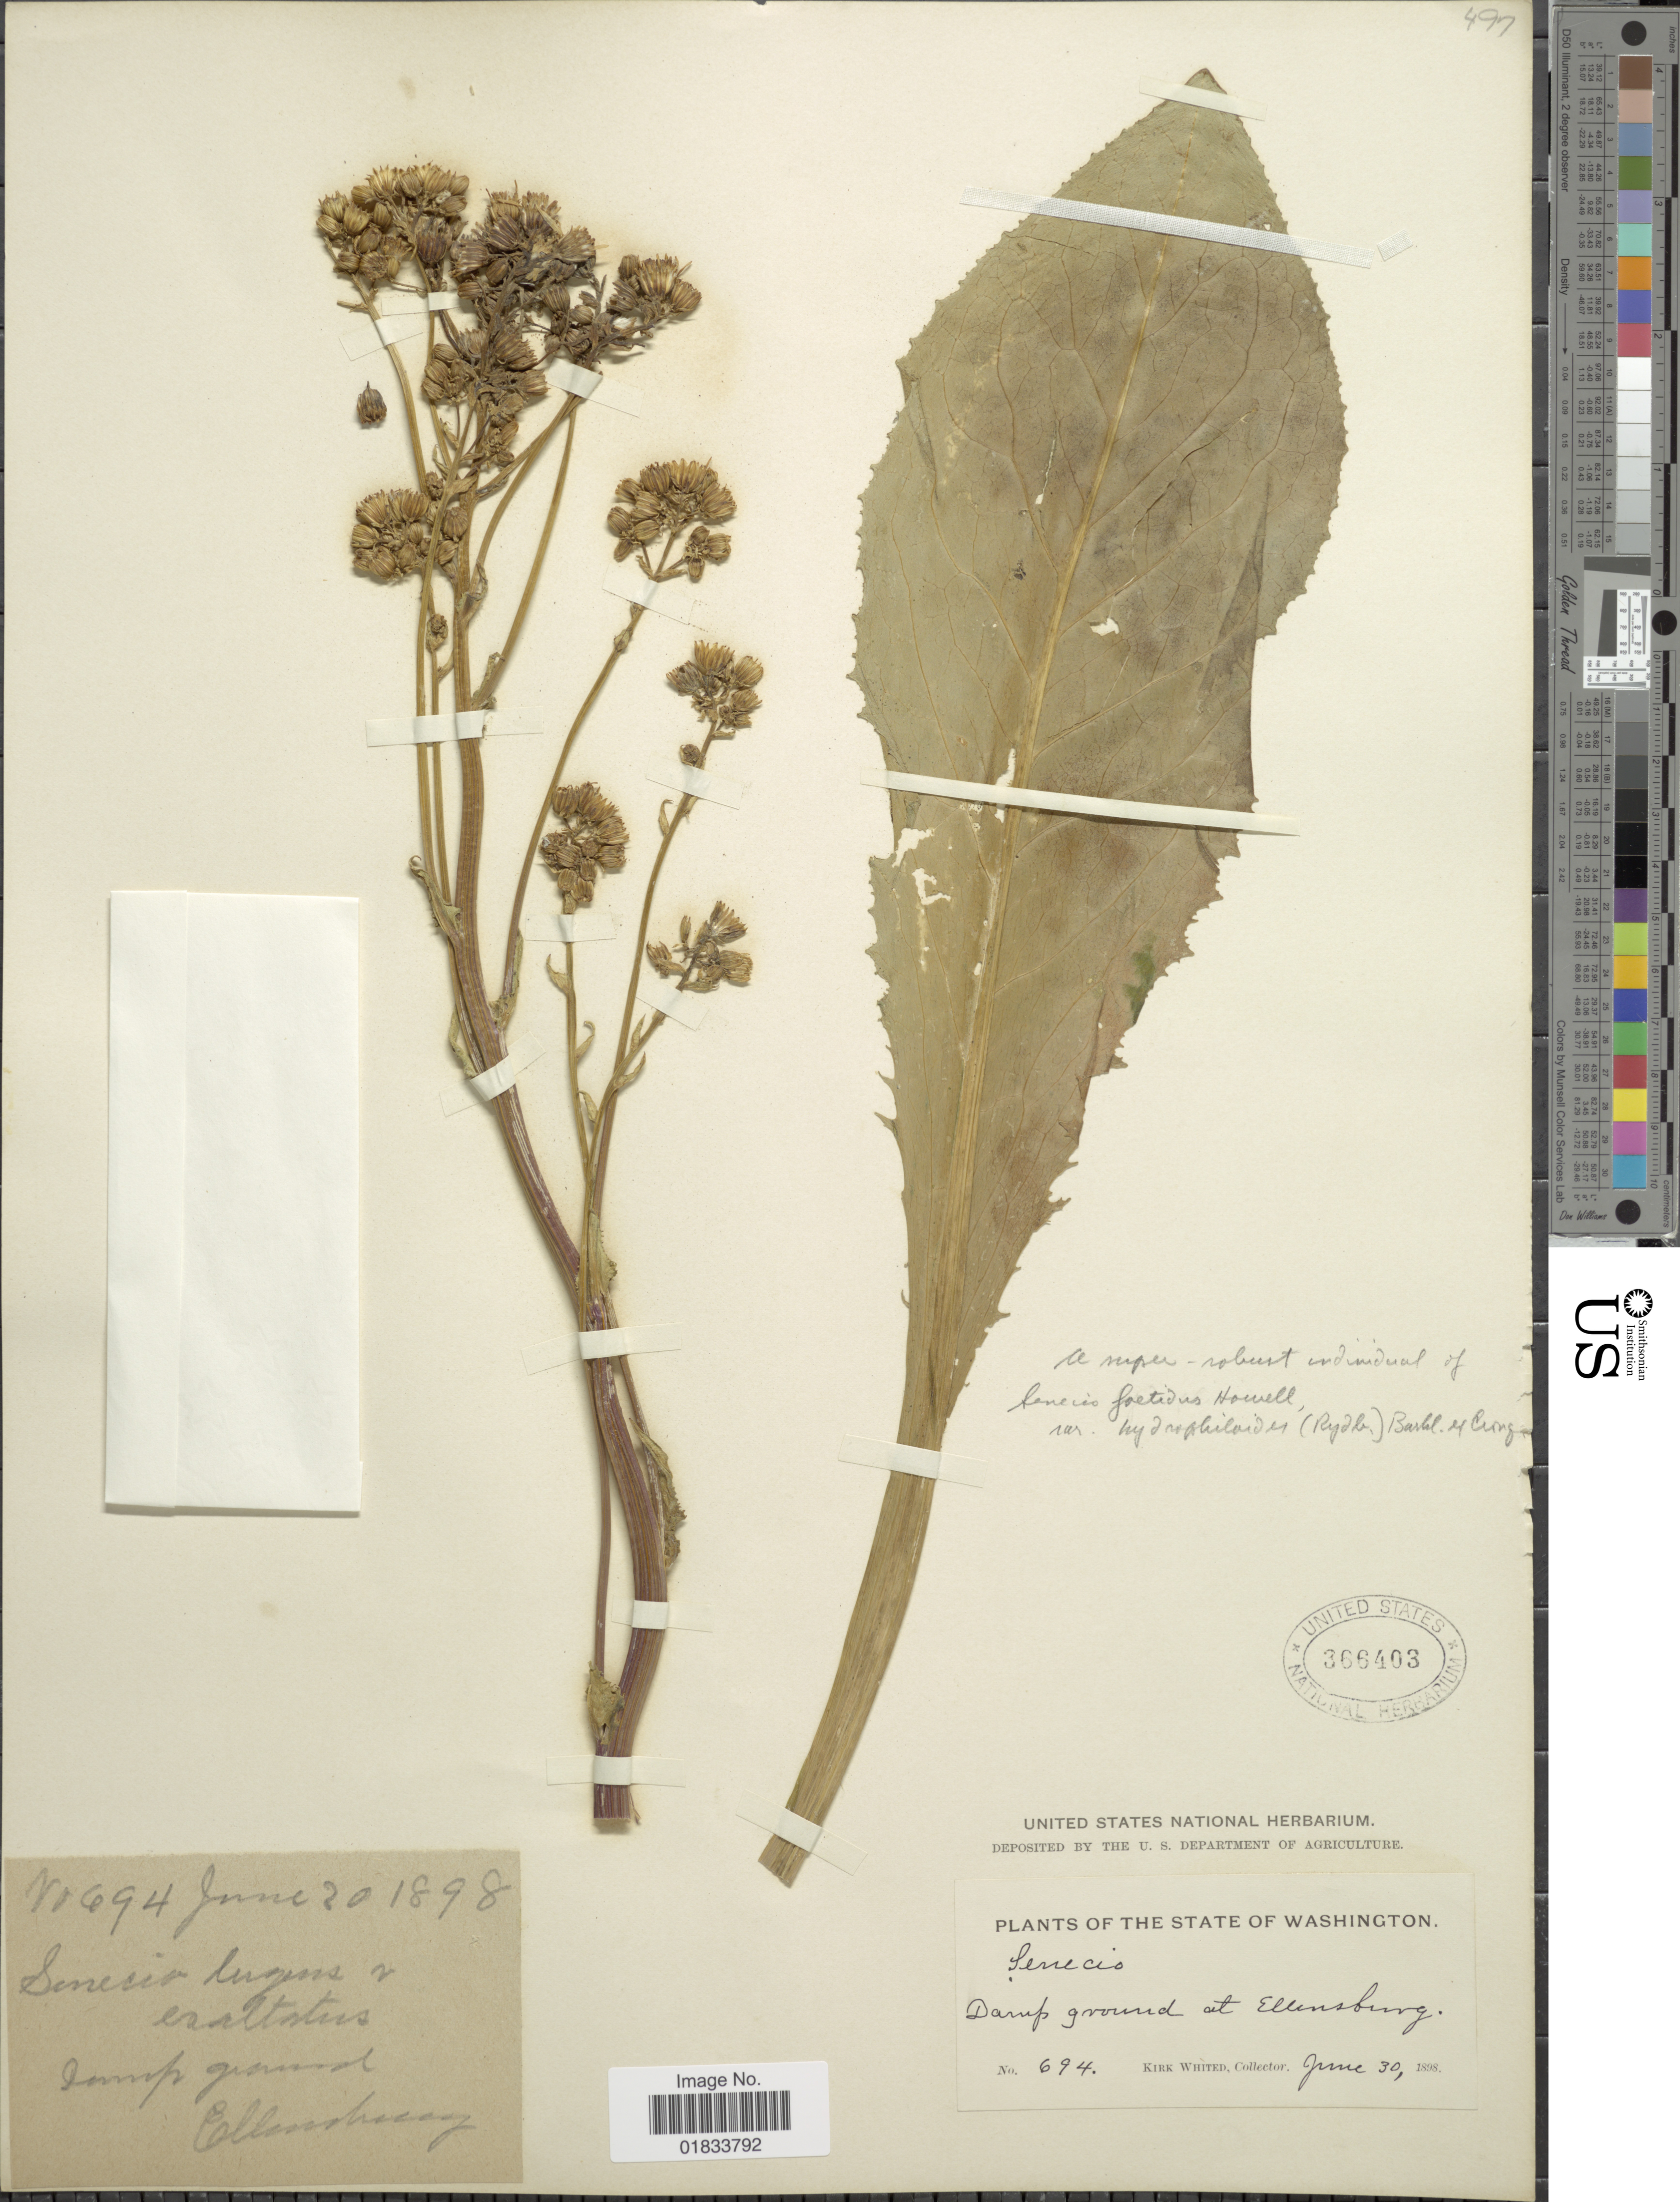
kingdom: Plantae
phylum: Tracheophyta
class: Magnoliopsida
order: Asterales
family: Asteraceae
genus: Senecio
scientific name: Senecio hydrophiloides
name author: Rydb.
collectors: K. Whited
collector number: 694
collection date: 1898-06-30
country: United States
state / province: Washington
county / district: Kittitas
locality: Ellensburg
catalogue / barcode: US 366403